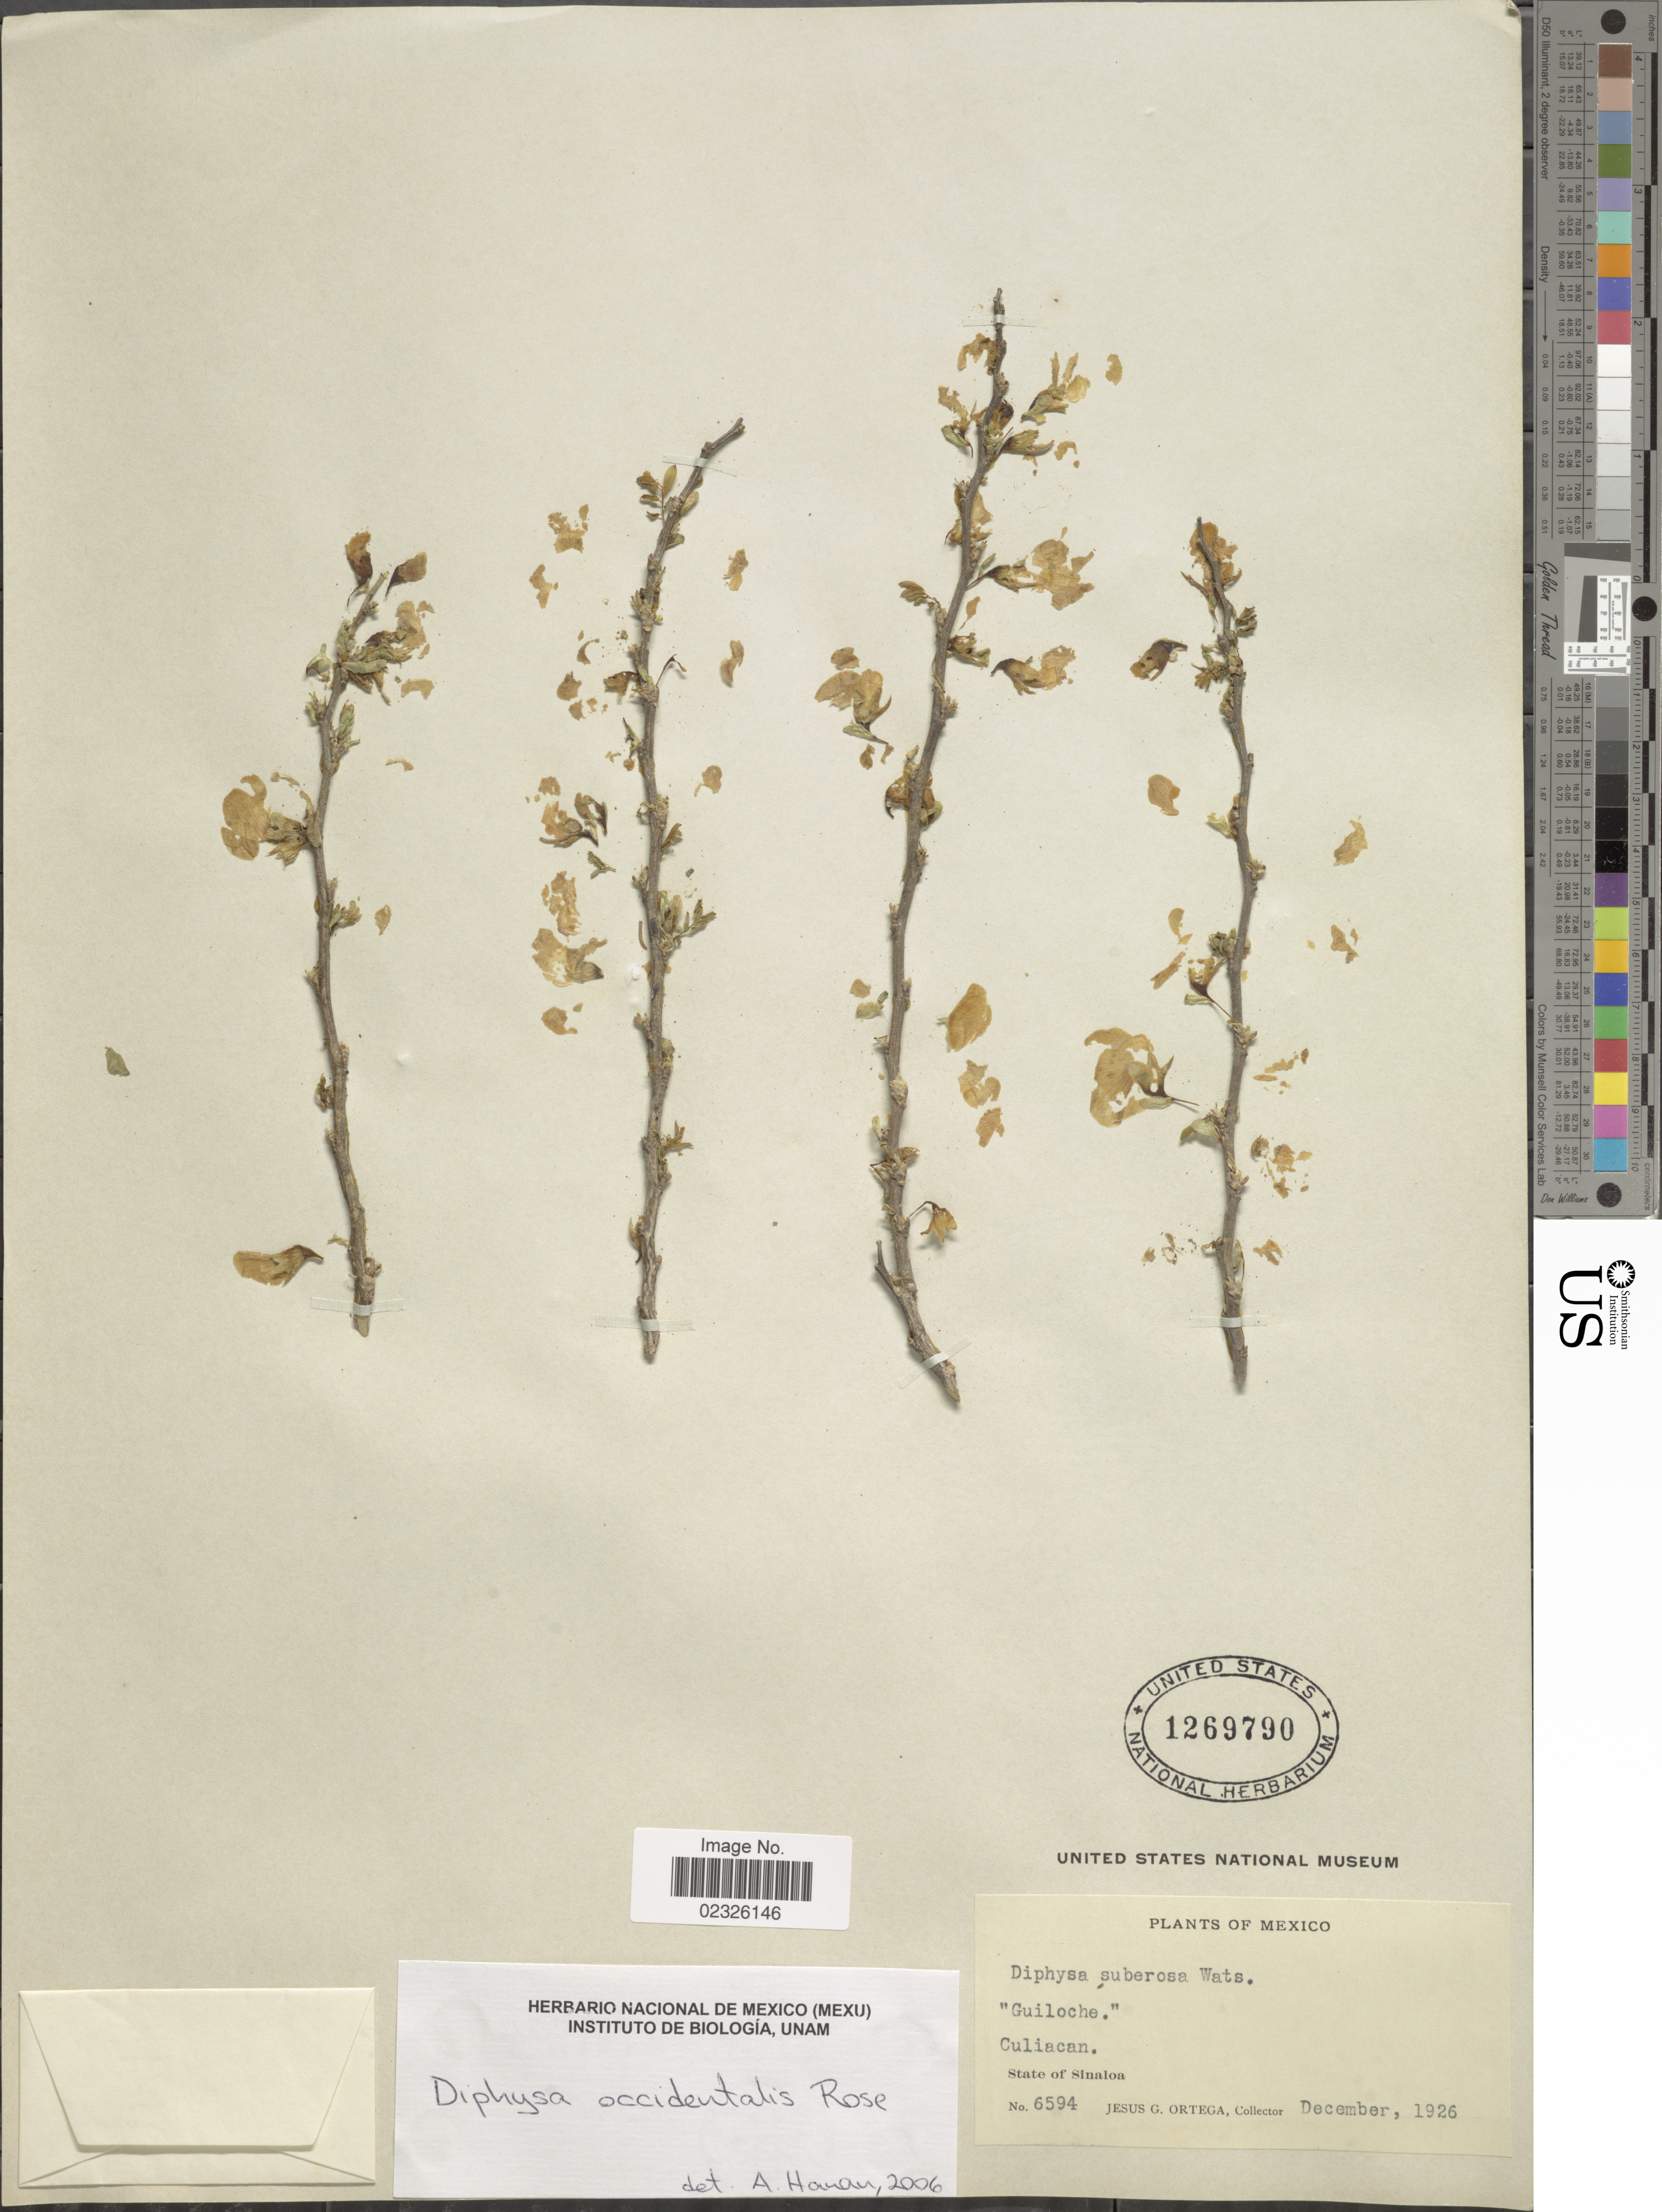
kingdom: Plantae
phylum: Tracheophyta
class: Magnoliopsida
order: Fabales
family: Fabaceae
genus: Diphysa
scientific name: Diphysa occidentalis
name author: Rose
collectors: J. Ortega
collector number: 6594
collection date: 1926-12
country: Mexico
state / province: Sinaloa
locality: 'Guiloche', Culiacan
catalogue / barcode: US 1269790